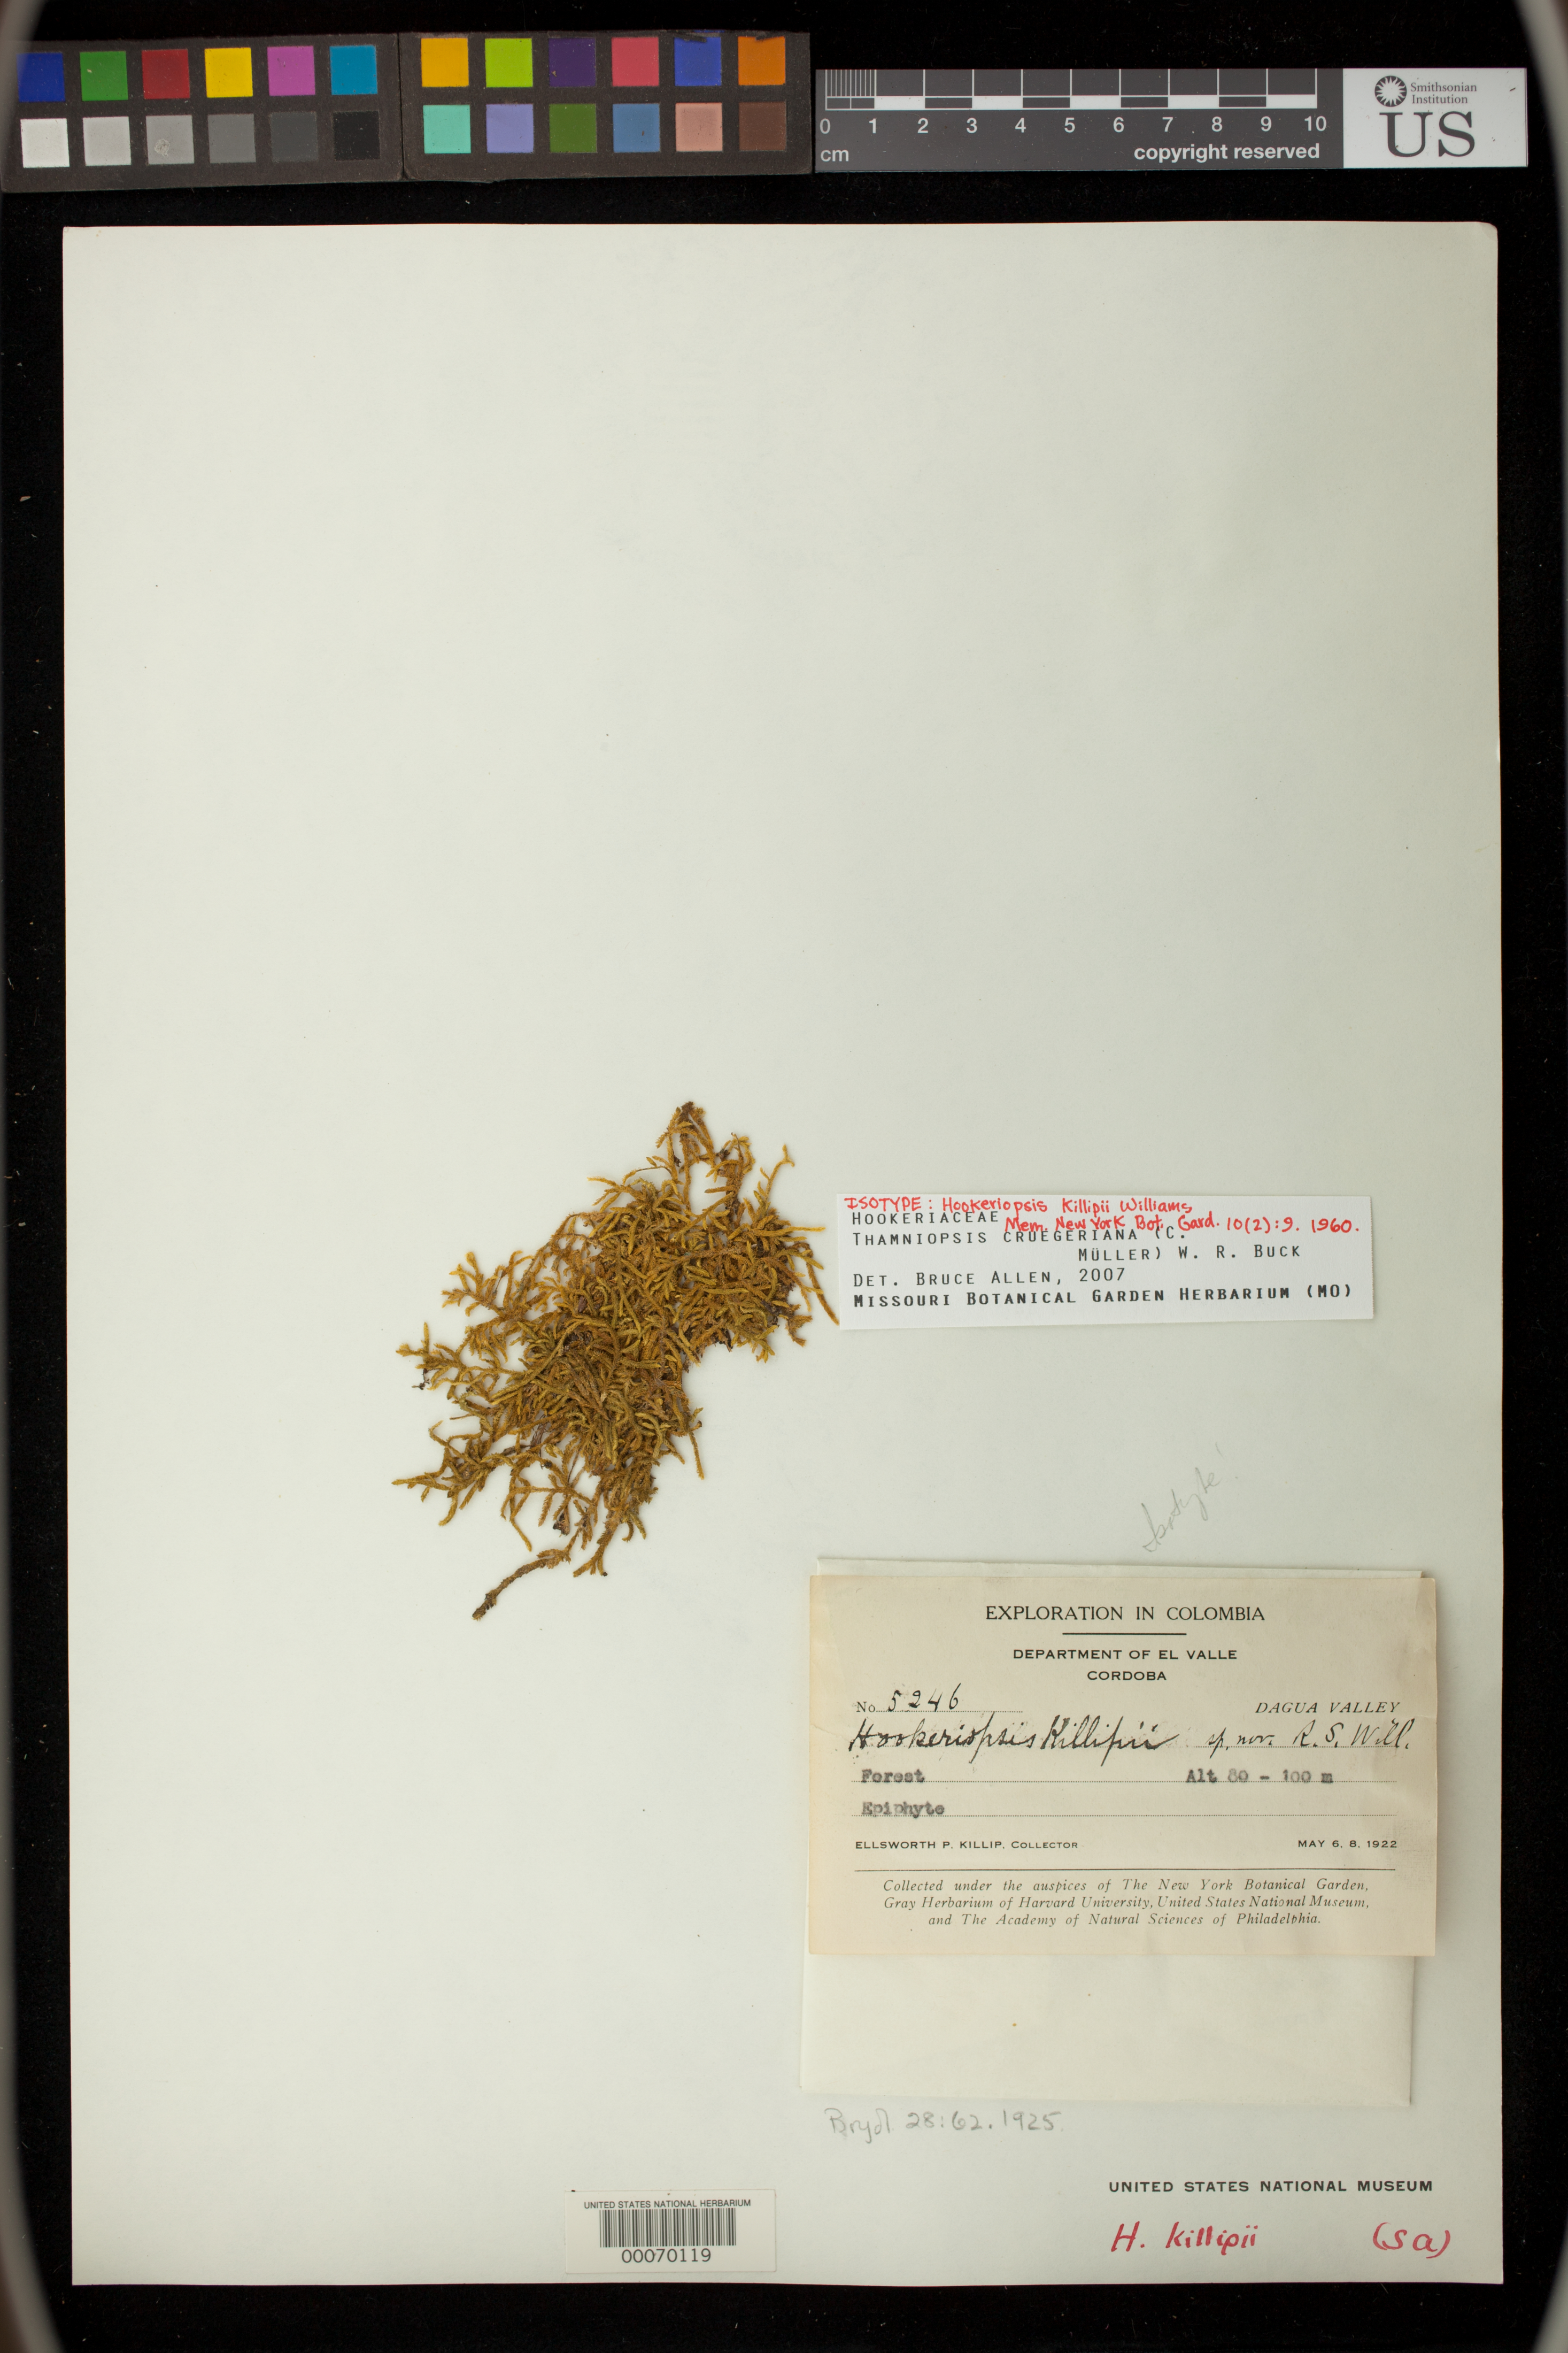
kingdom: Plantae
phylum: Bryophyta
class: Bryopsida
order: Hookeriales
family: Pilotrichaceae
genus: Hookeriopsis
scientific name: Hookeriopsis killipii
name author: R.S. Williams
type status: Isotype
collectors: E. P. Killip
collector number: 5246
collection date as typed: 06 May 1922 to 08 May 1922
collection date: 1922-05-06/1922-05-08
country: Colombia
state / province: Córdoba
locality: El Valle.